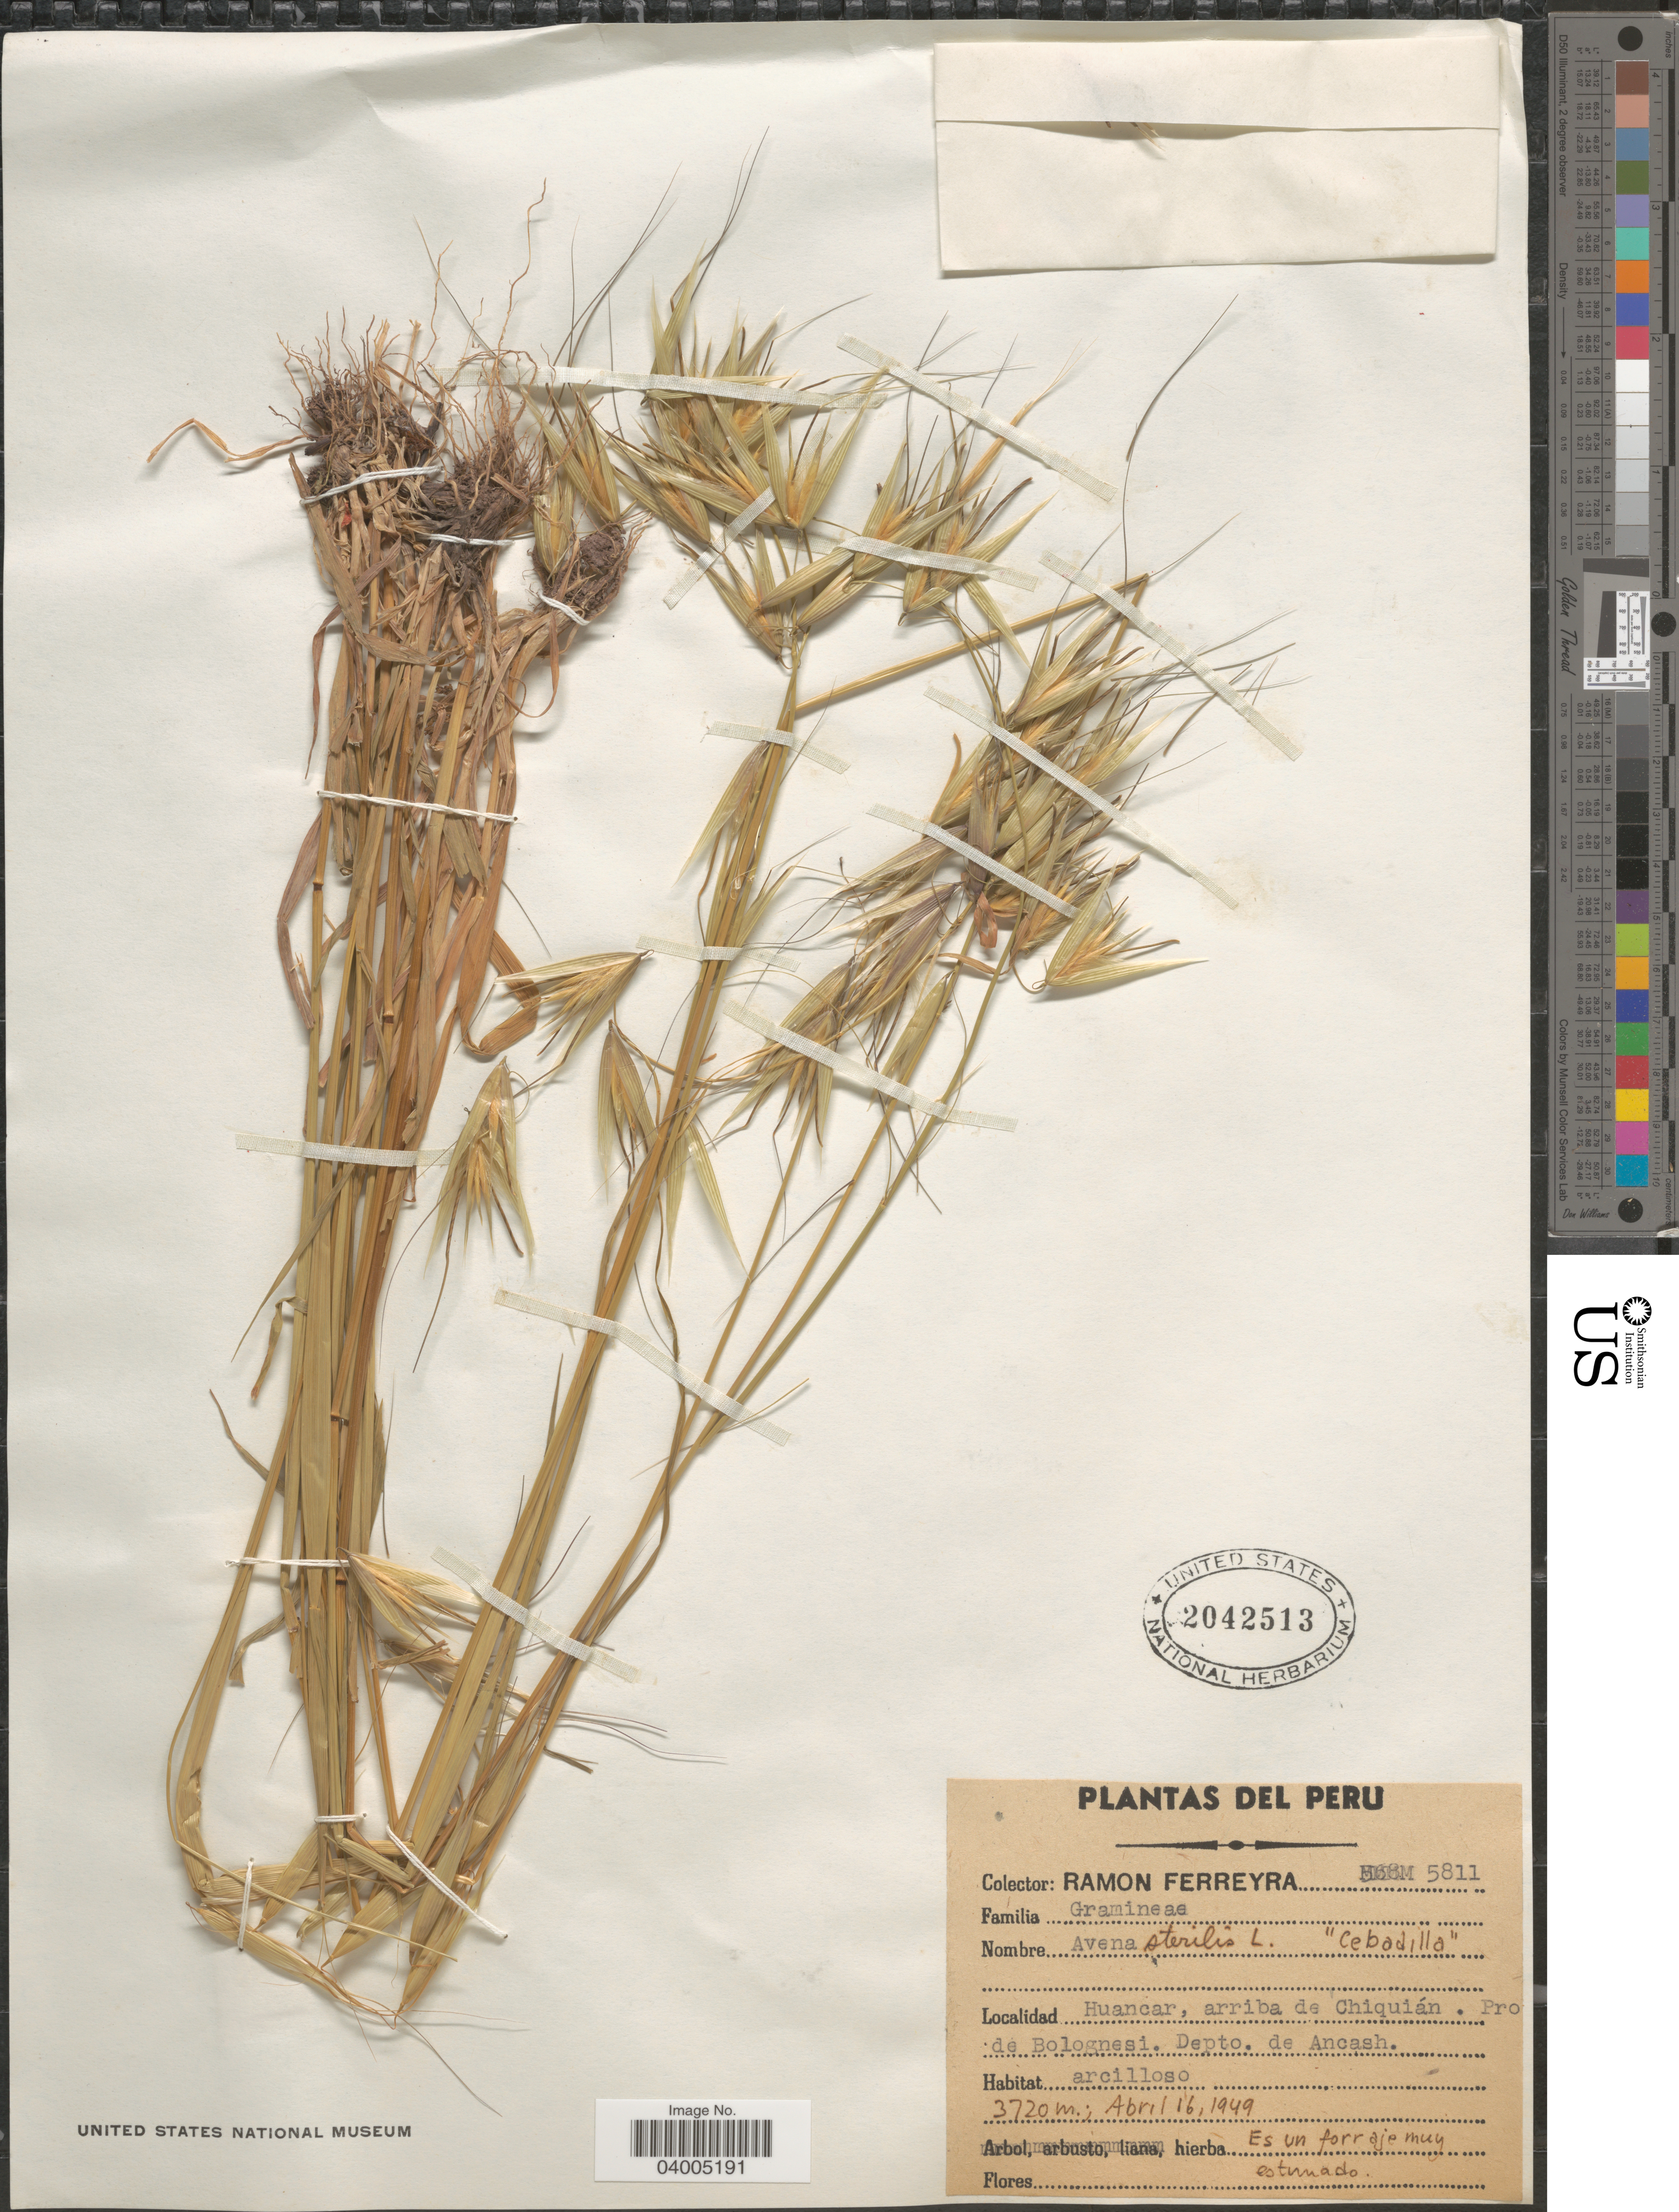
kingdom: Plantae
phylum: Tracheophyta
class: Liliopsida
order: Poales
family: Poaceae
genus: Avena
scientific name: Avena sterilis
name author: L.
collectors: R. A. Ferreyra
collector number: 5811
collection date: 1949-04-16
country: Peru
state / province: Ancash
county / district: Bolognesi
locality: Huancar, arriba de Chiquián.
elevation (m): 3720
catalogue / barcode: US 2042513